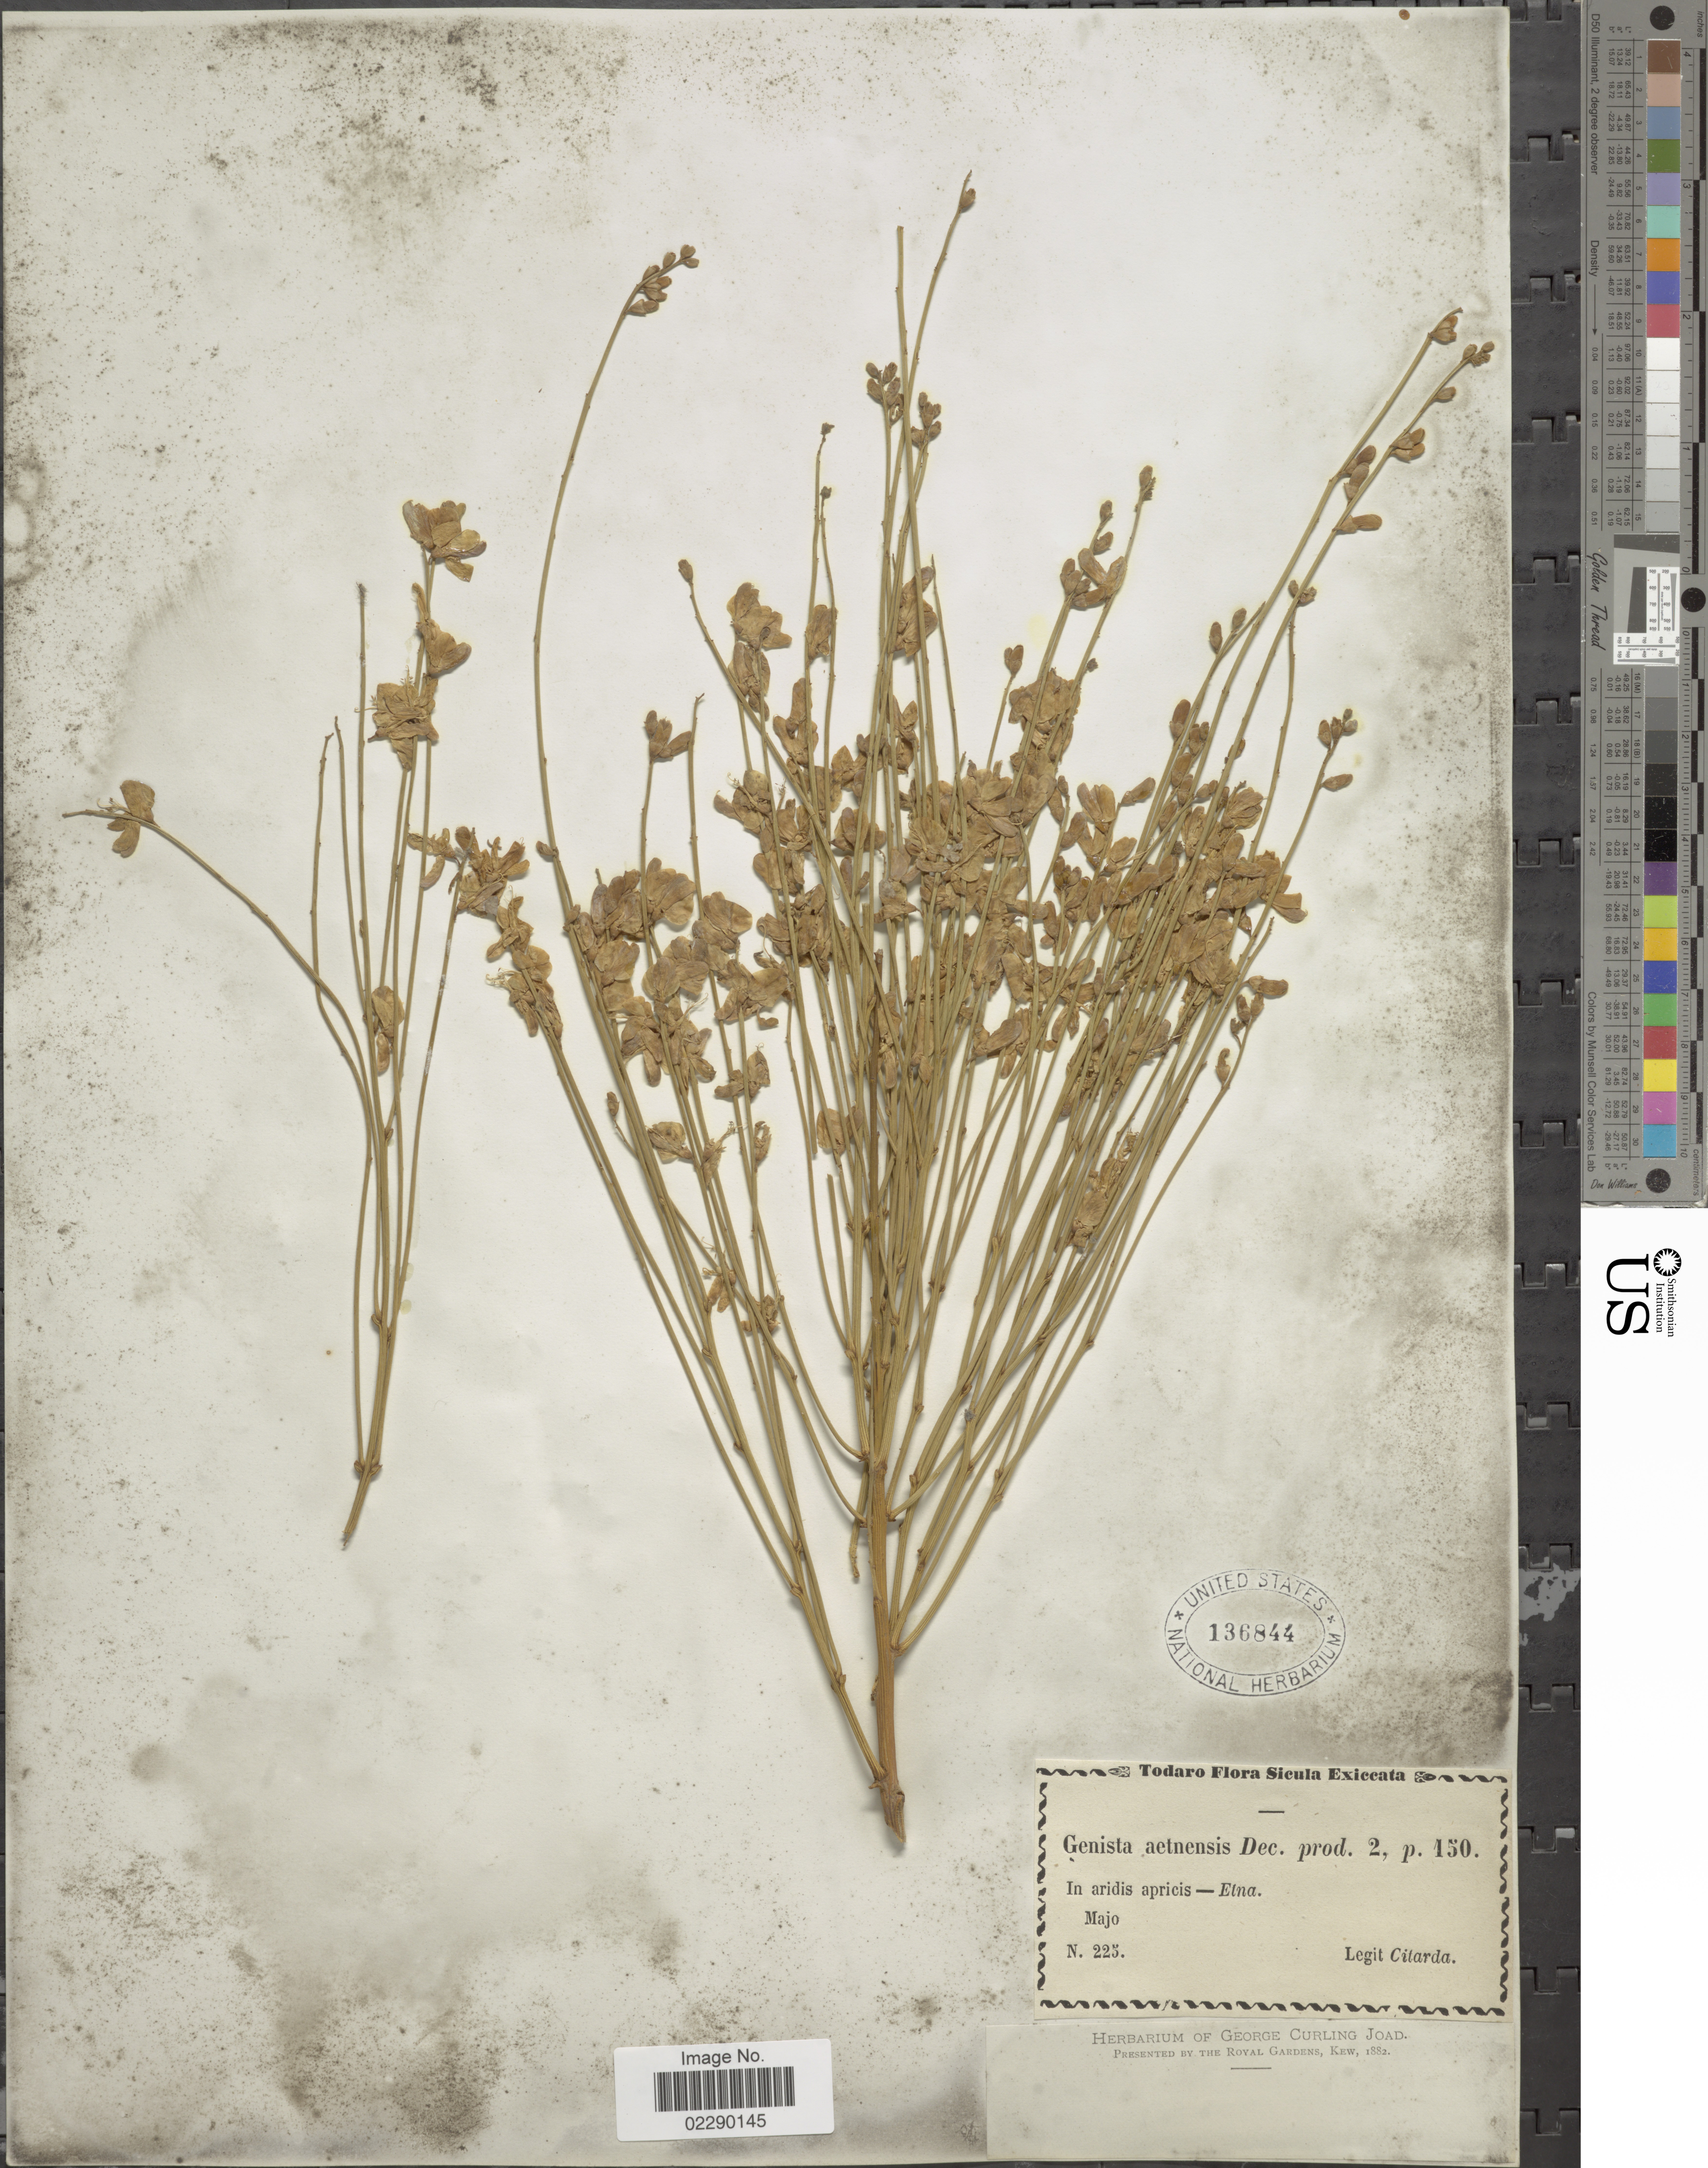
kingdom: Plantae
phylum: Tracheophyta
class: Magnoliopsida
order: Fabales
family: Fabaceae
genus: Genista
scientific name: Genista aetnensis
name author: (Biv.) DC.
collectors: Citarda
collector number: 225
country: Italy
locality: Sicula. In aridis apricis - Etna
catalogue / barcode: US 136844